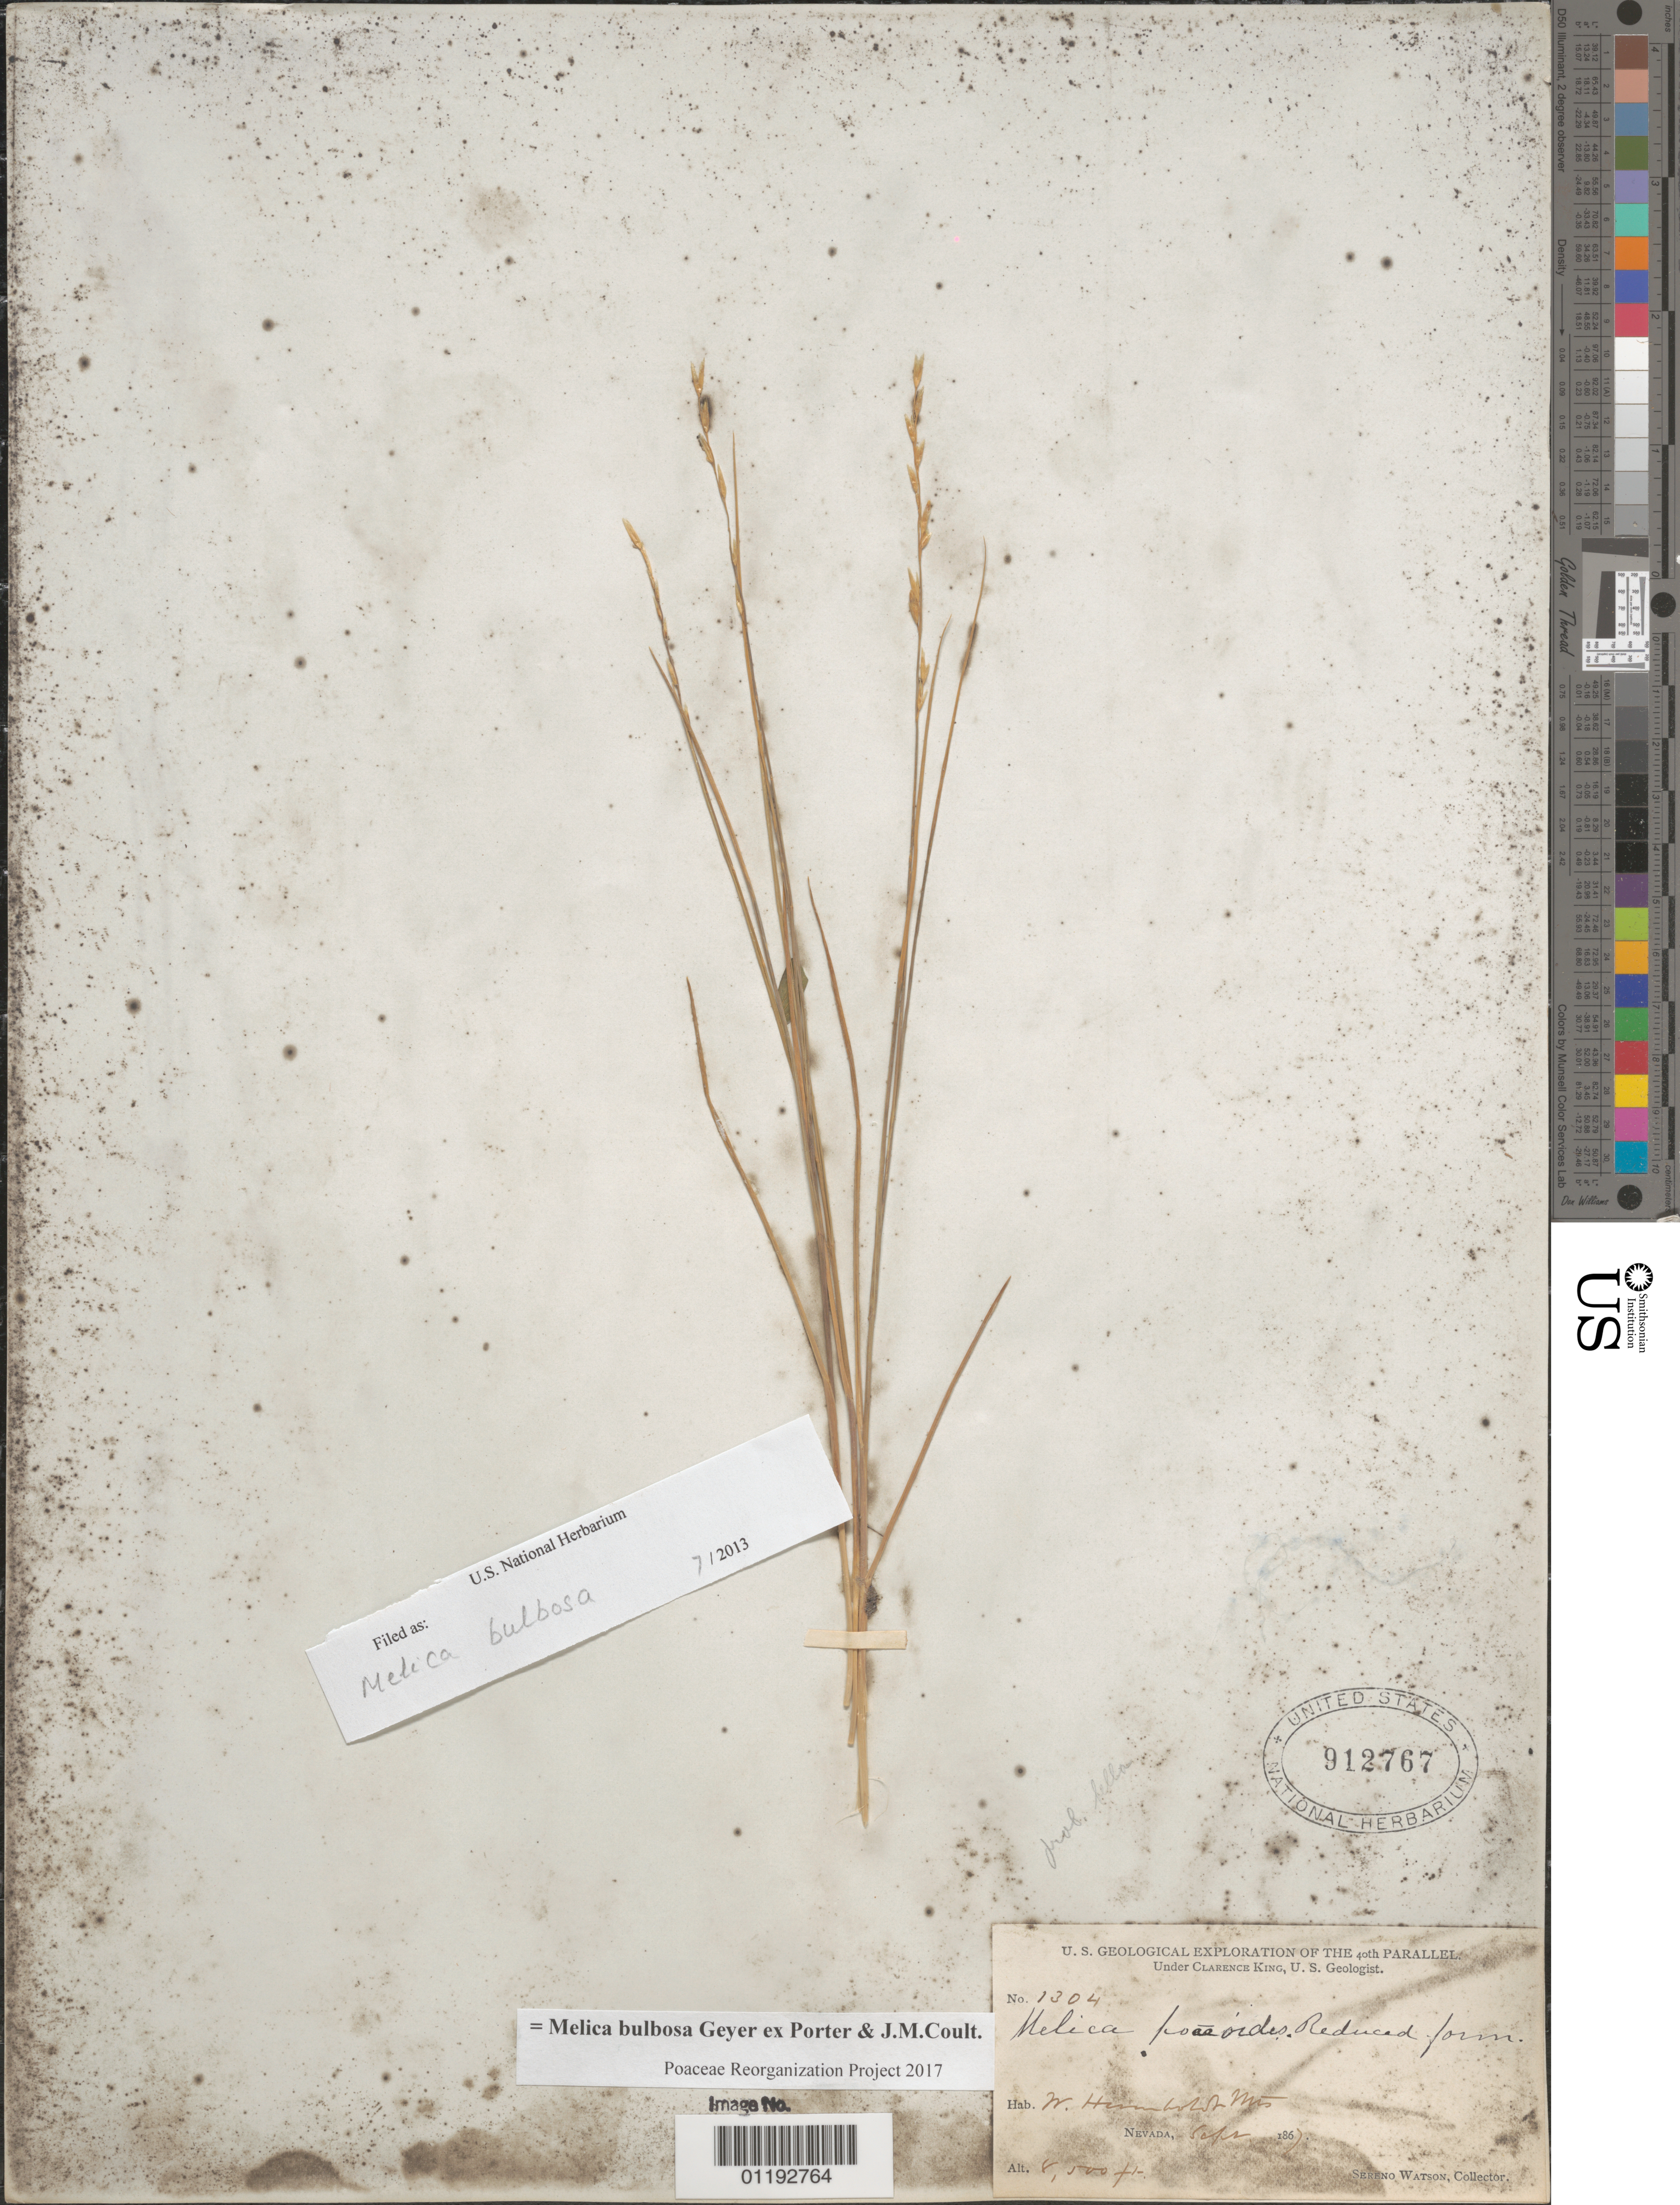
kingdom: Plantae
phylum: Tracheophyta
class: Liliopsida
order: Poales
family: Poaceae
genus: Melica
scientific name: Melica bulbosa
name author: Geyer ex Porter & J.M. Coult.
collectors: S. Watson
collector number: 1304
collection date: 1867-09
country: United States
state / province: Nevada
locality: W Humboldt Mts.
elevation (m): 2591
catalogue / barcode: US 912767